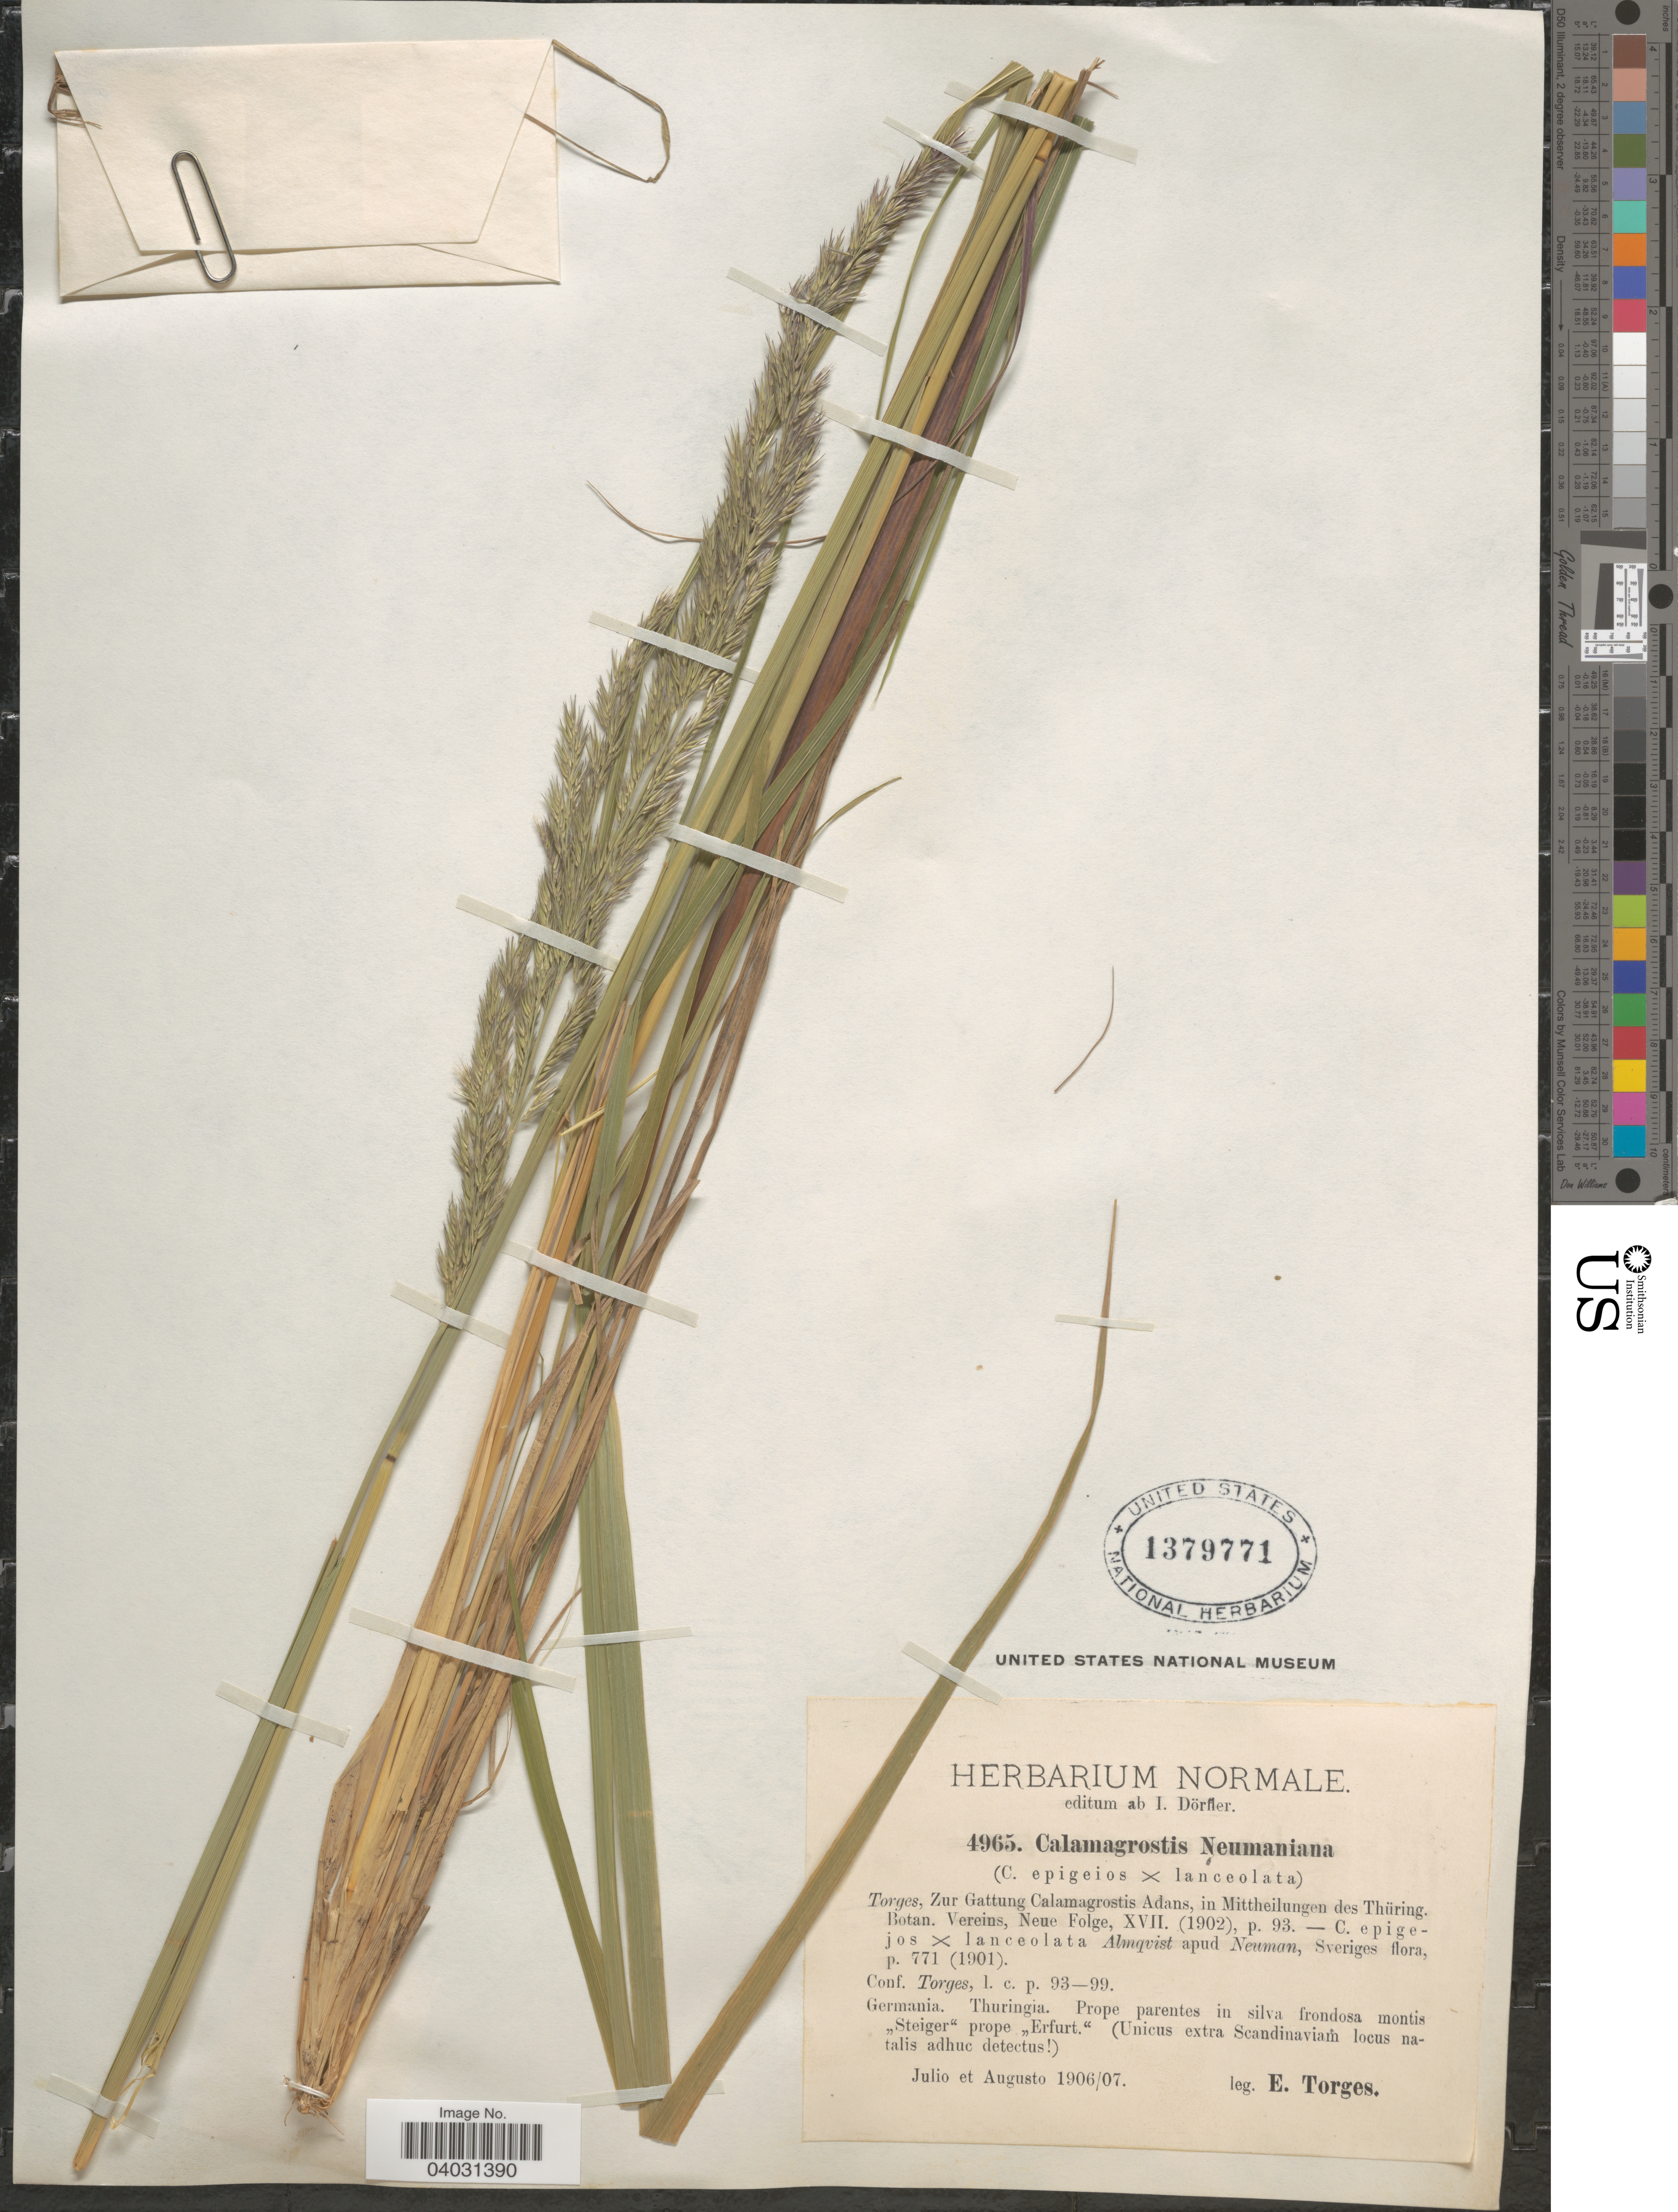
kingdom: Plantae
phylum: Tracheophyta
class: Liliopsida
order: Poales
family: Poaceae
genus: Calamagrostis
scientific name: Calamagrostis epigeios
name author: (L.) Roth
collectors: E. Torges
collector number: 4965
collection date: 1906-07/1907-08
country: Germany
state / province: Thuringia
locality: Germania. Thuringia. Prope parentes in silva frondosa montis ,,Steiger" prope ,,Erfurt." (Unicus extra Scandinaviam locus natalis adhuc detectus [illegible text]). [unsure placement]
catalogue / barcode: US 1379771